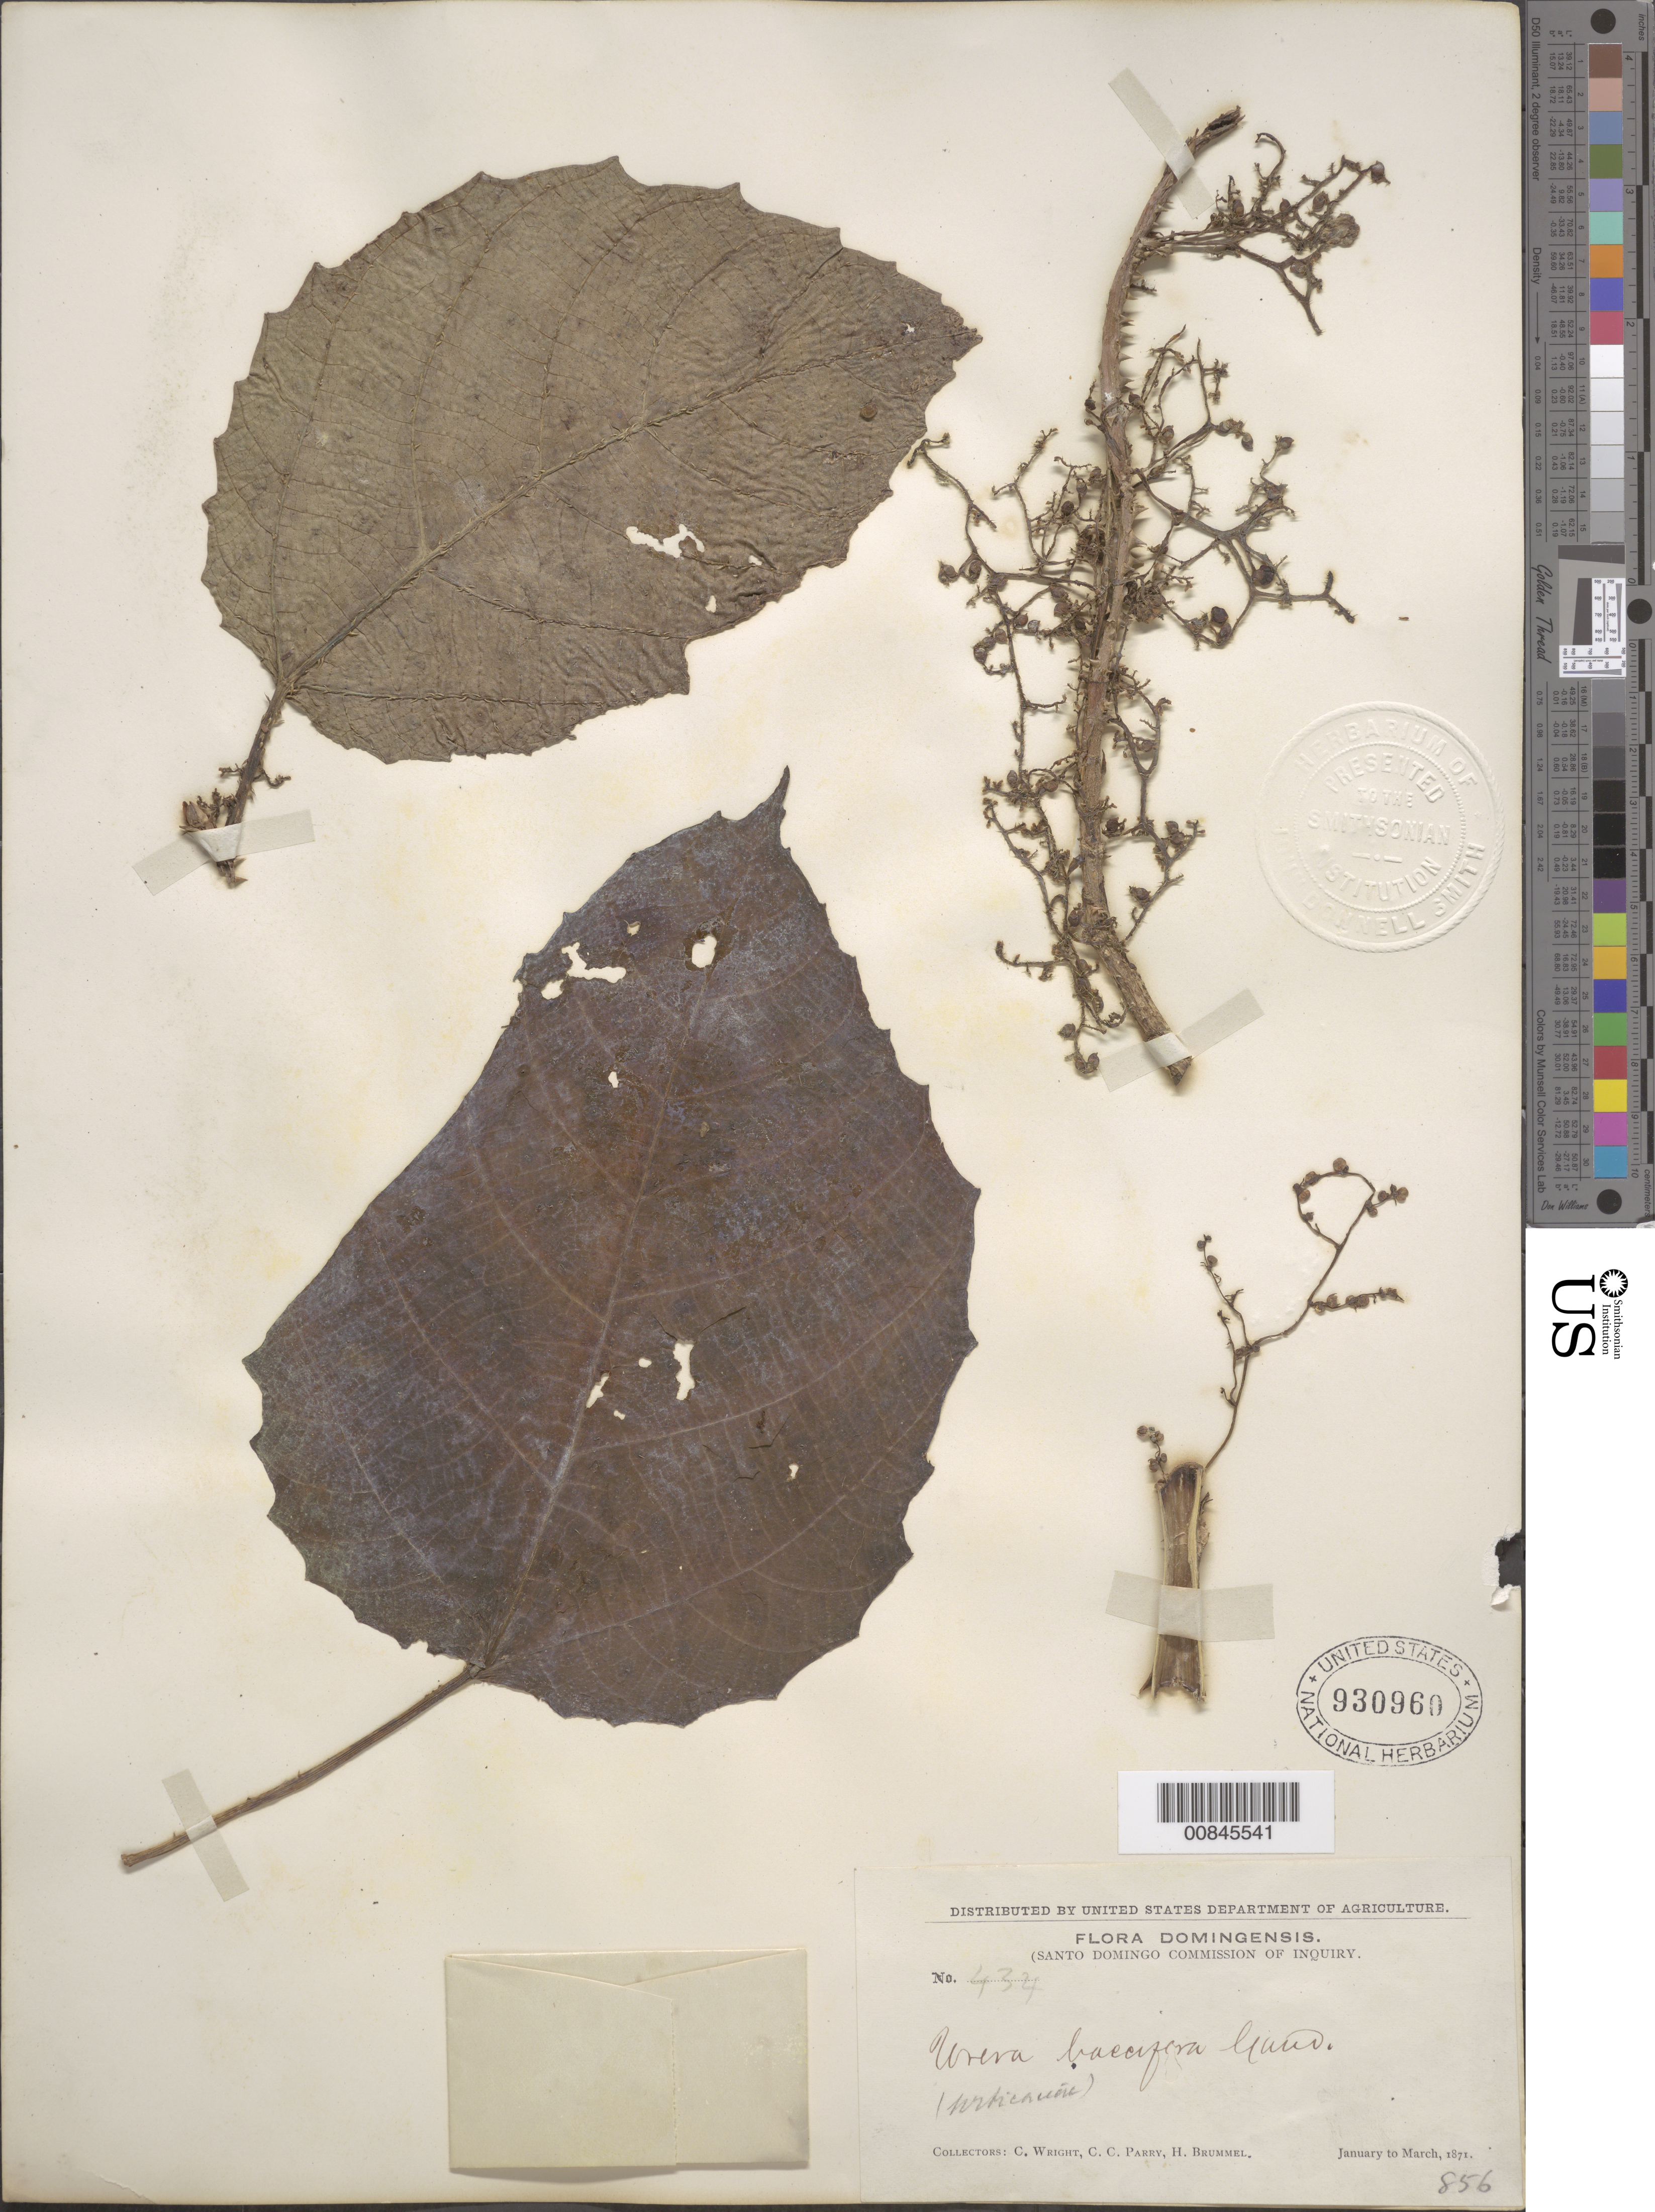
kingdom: Plantae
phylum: Tracheophyta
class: Magnoliopsida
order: Rosales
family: Urticaceae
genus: Urera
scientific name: Urera baccifera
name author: (L.) Gaudich. ex Wedd.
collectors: C. Wright, C. C. Parry & H. Brummel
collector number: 434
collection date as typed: Jan 1871 to -- Mar 1871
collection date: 1871-01/1871-03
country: Dominican Republic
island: Hispaniola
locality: Dominican Republic.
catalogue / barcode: US 930960